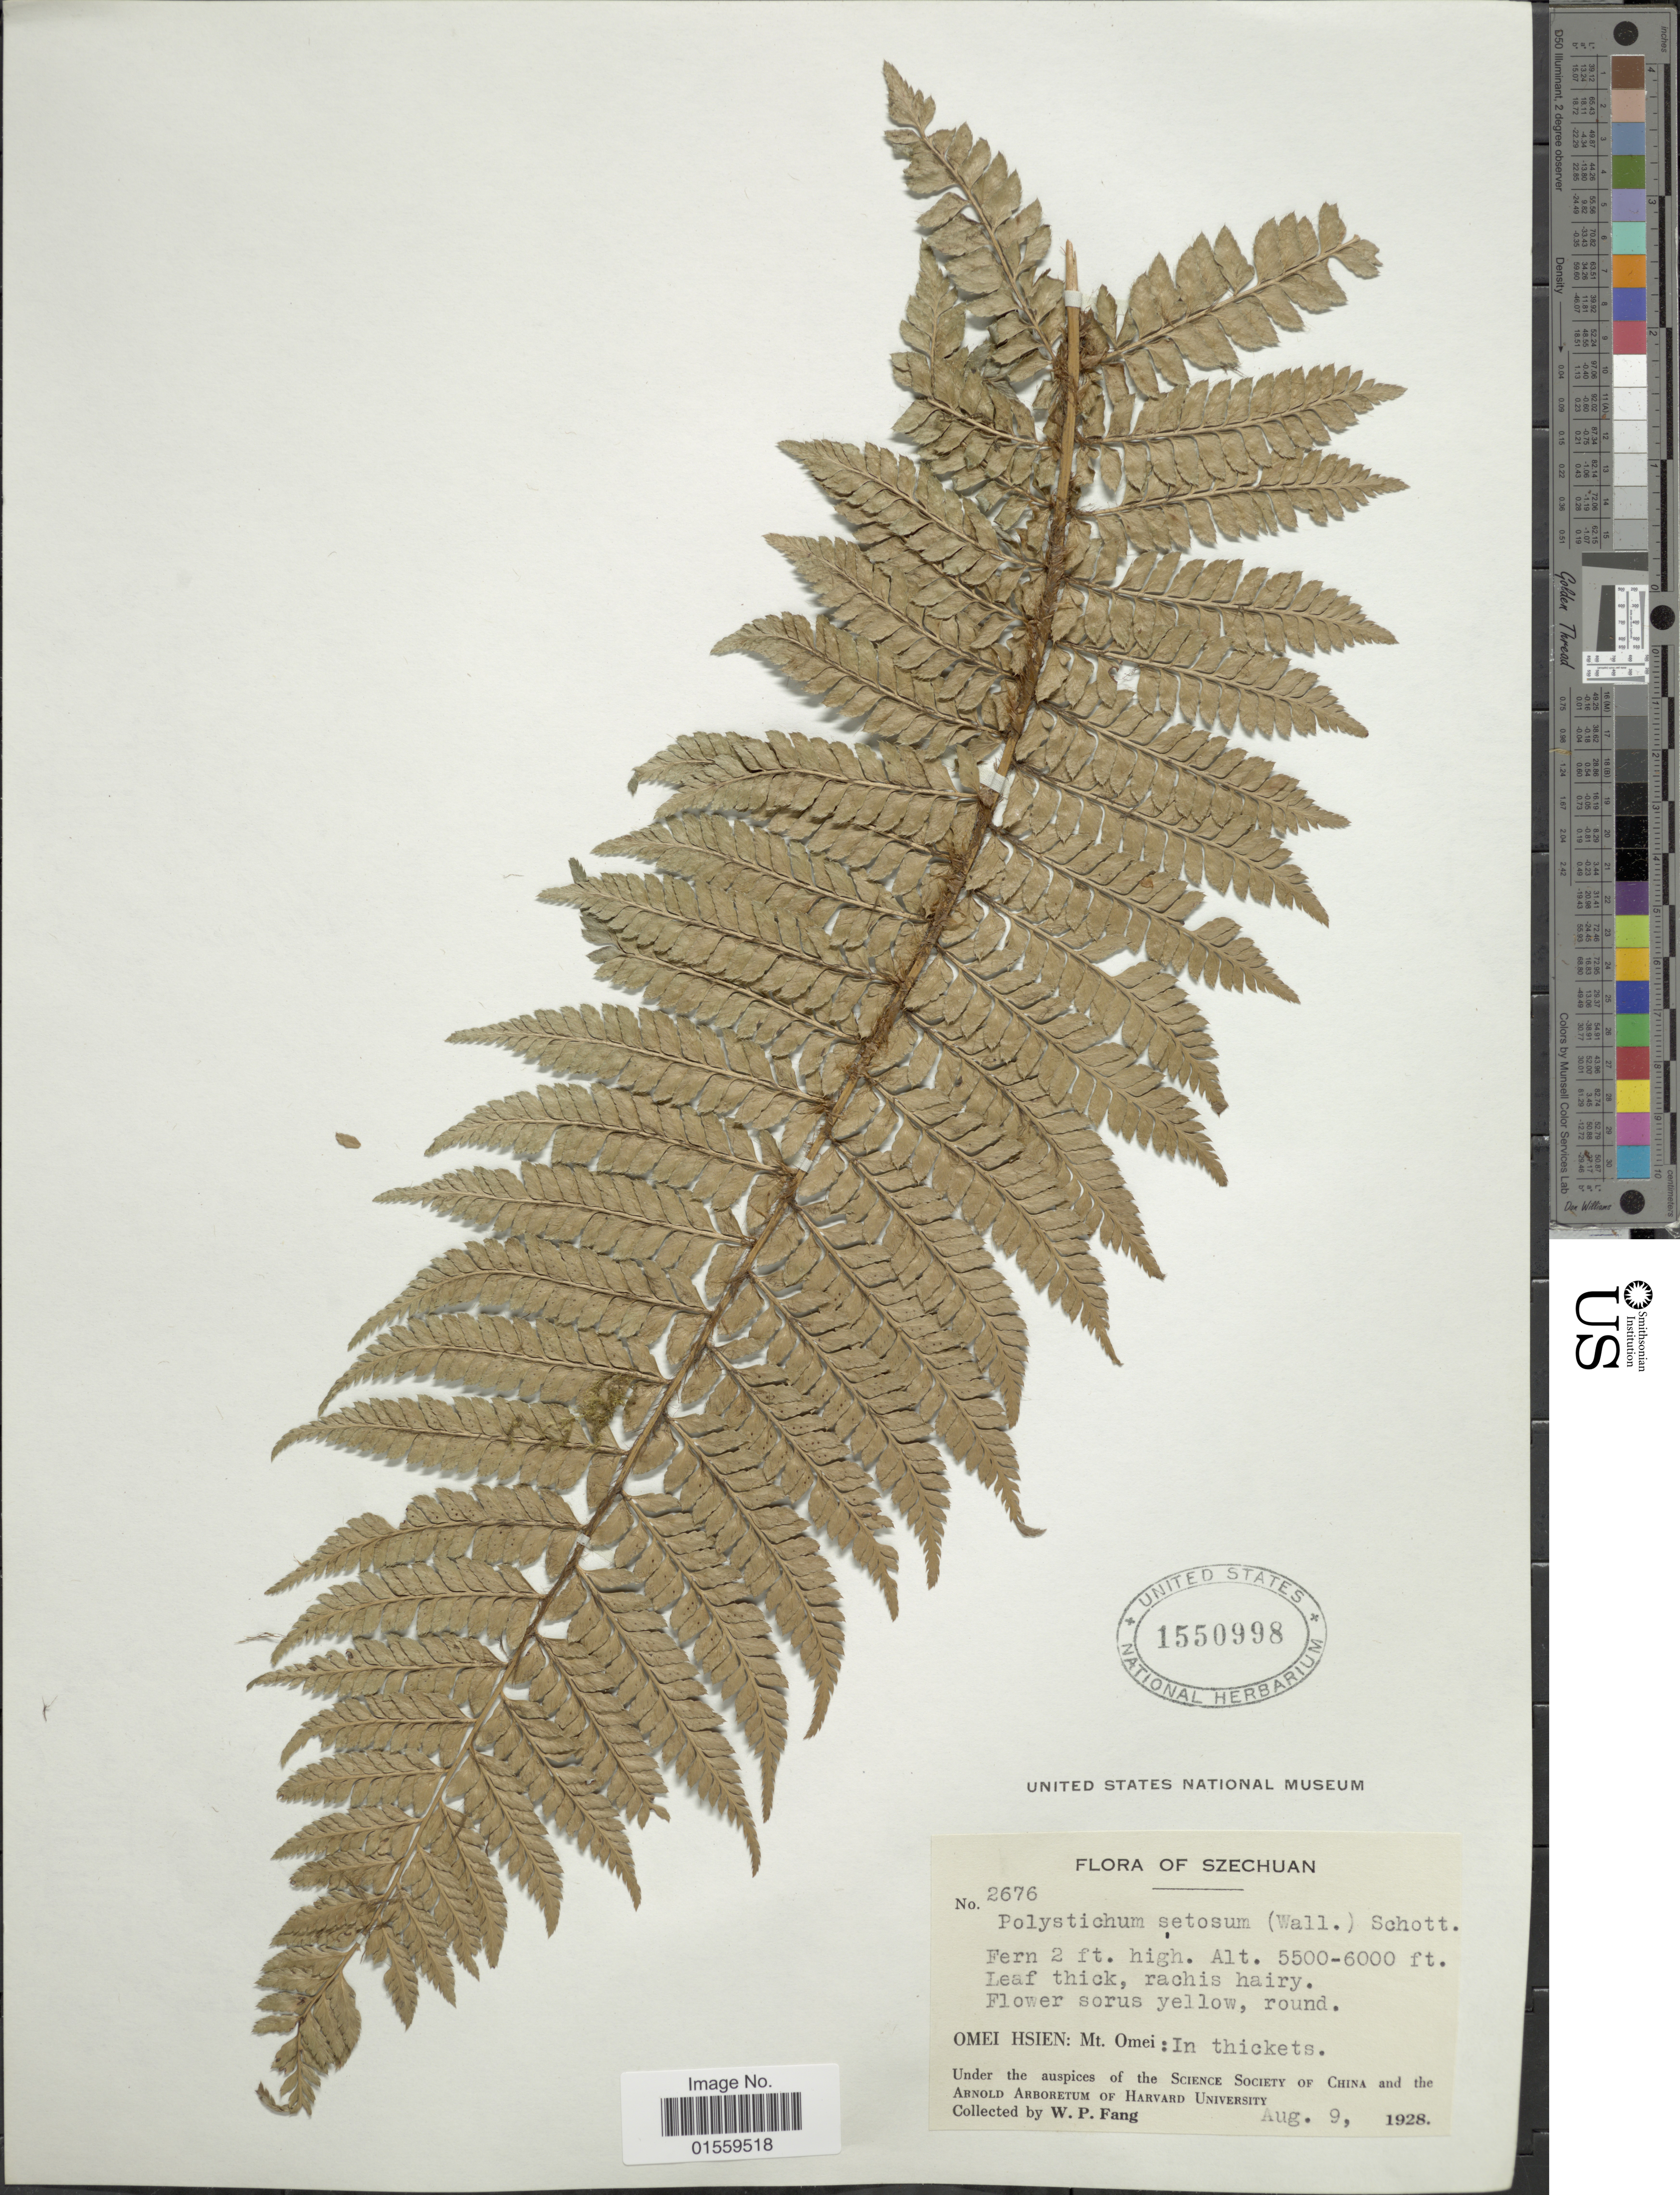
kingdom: Plantae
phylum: Tracheophyta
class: Polypodiopsida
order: Polypodiales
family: Dryopteridaceae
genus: Polystichum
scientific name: Polystichum setiferum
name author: (Forssk.) Moore ex Woynar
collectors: W. P. Fang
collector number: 2676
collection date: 1928-08-09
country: China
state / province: Sichuan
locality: Szechuan, Omei Hsien: Mt. Omei.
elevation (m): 1676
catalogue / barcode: US 1550998